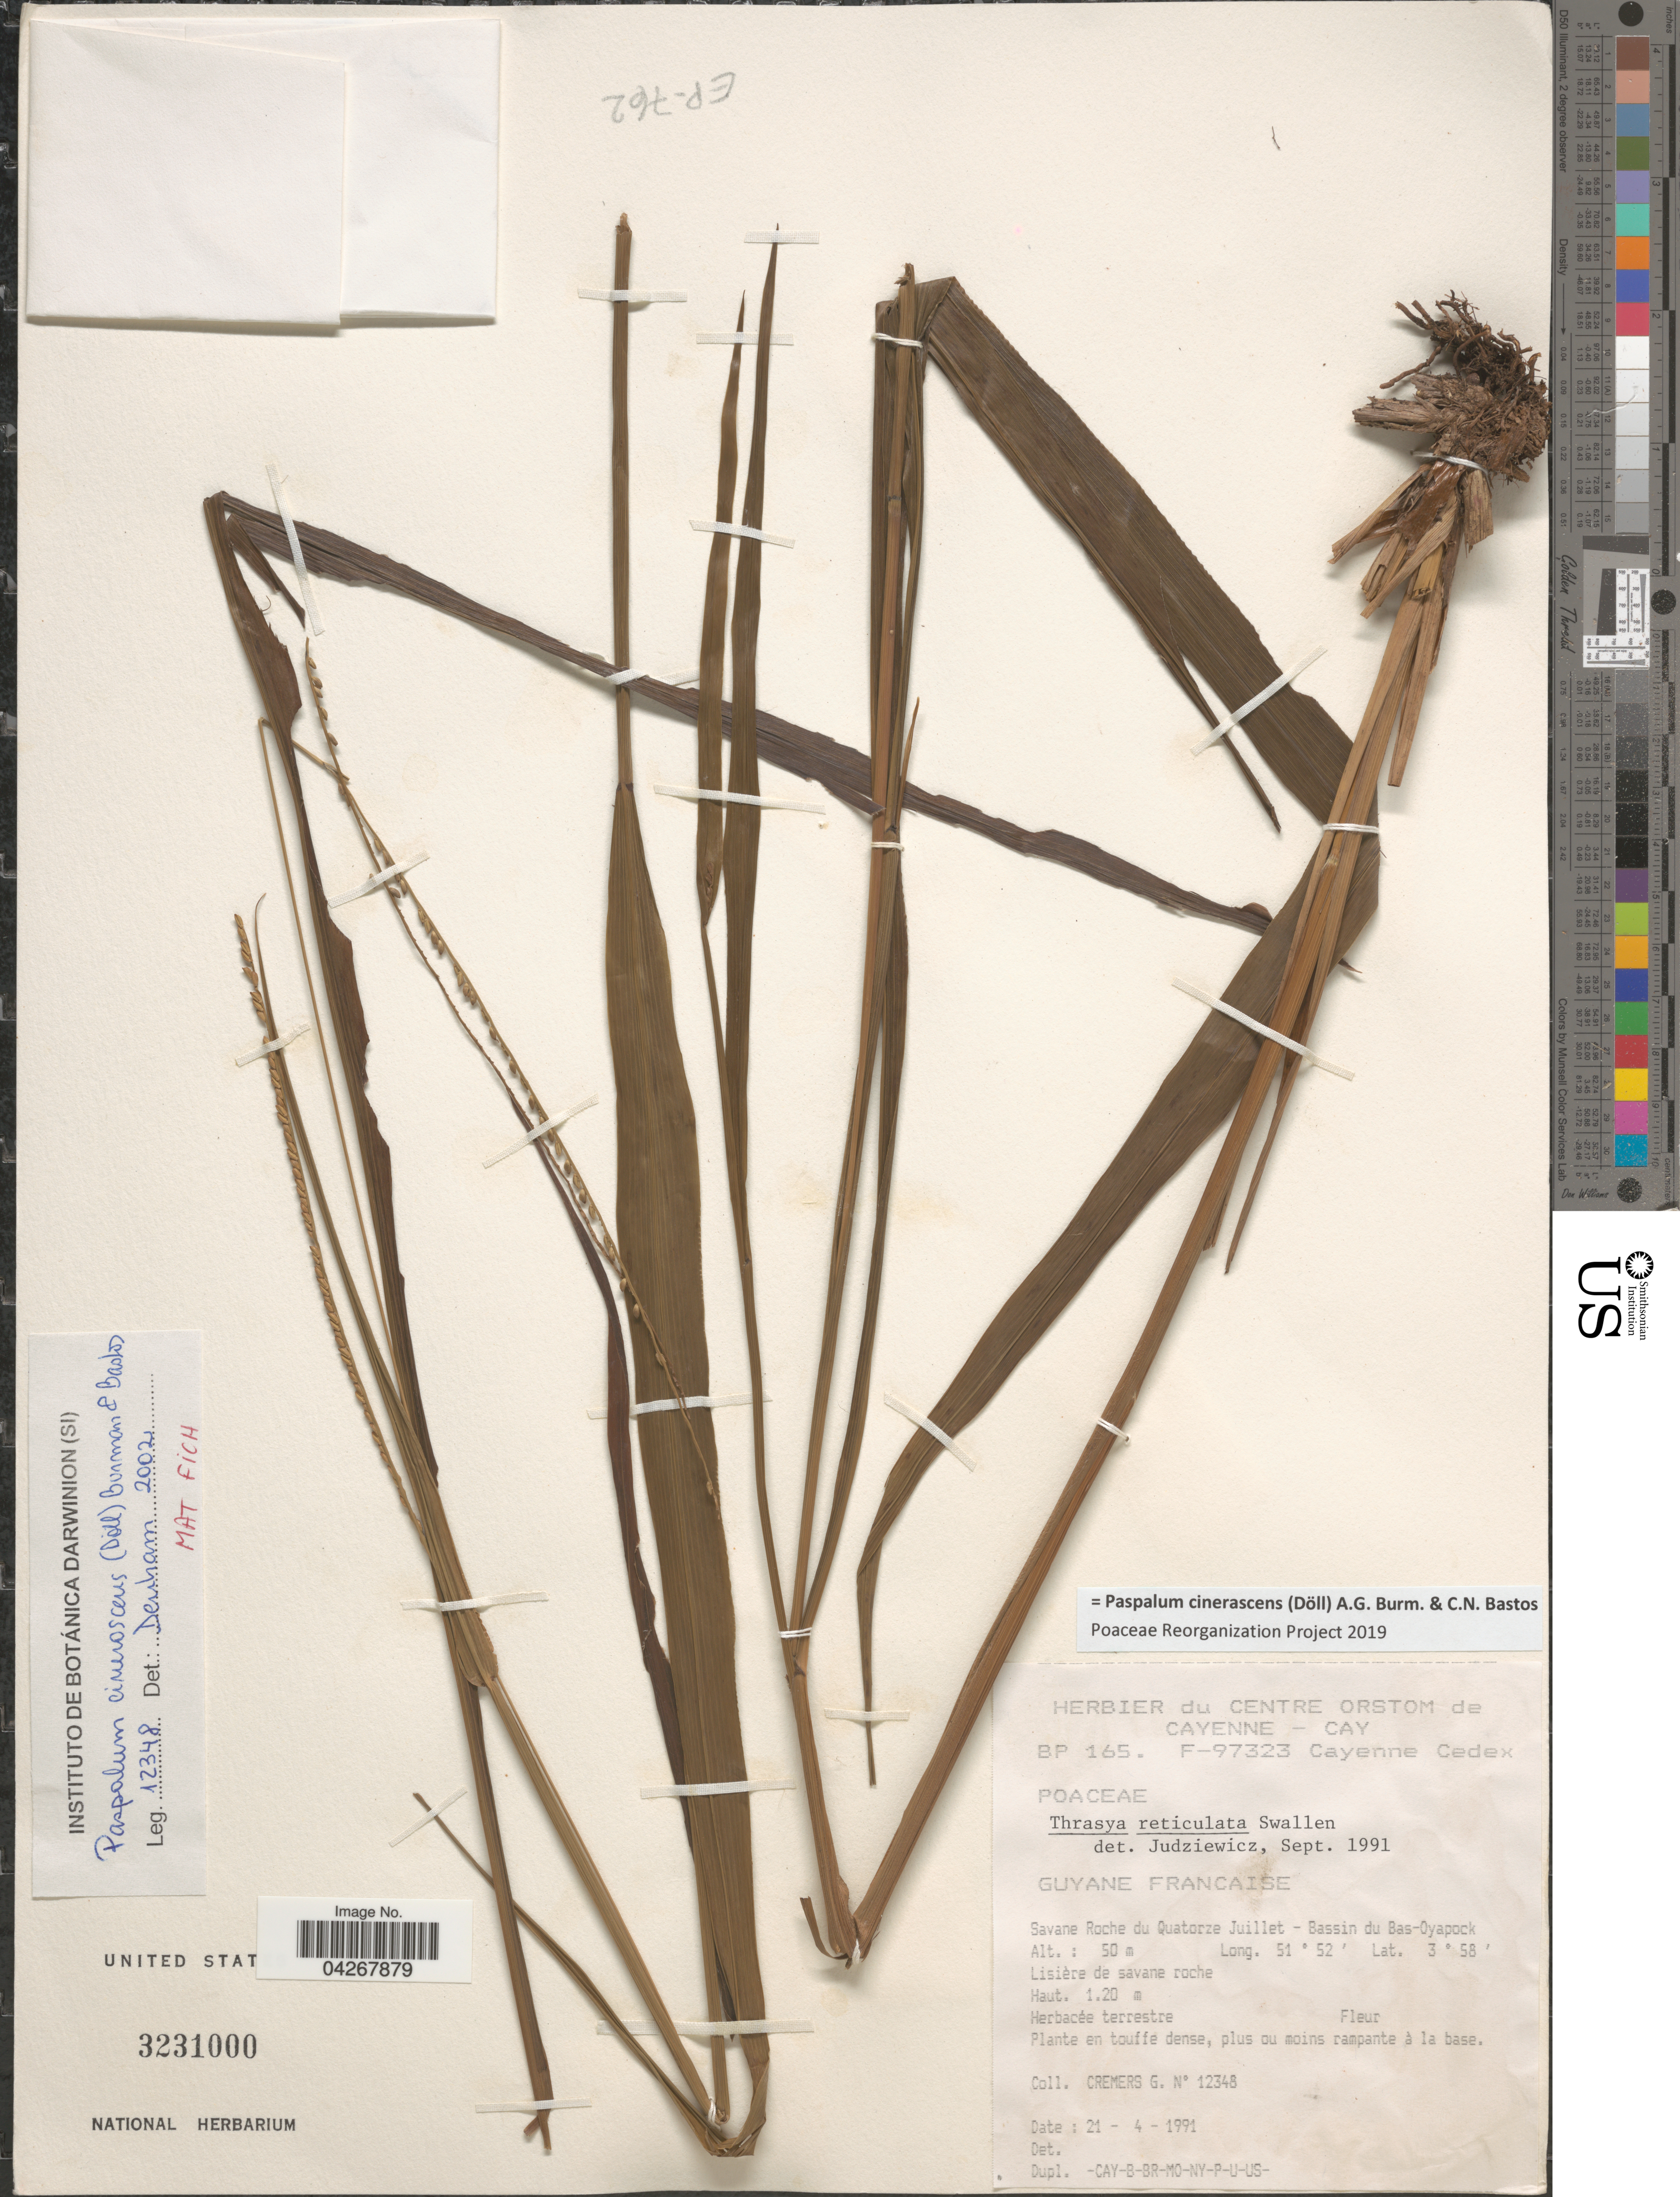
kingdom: Plantae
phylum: Tracheophyta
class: Liliopsida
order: Poales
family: Poaceae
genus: Paspalum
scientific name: Paspalum cinerascens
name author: (Döll) A.G. Burm. & C.N. Bastos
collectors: G. Cremers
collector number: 12348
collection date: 1991-04-21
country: French Guiana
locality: Guyane Francaise. Savane Roche du Quatorze Juillet - Bassin du bas-Oyapock. Lisière de savane roche.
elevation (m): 50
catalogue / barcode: US 3231000